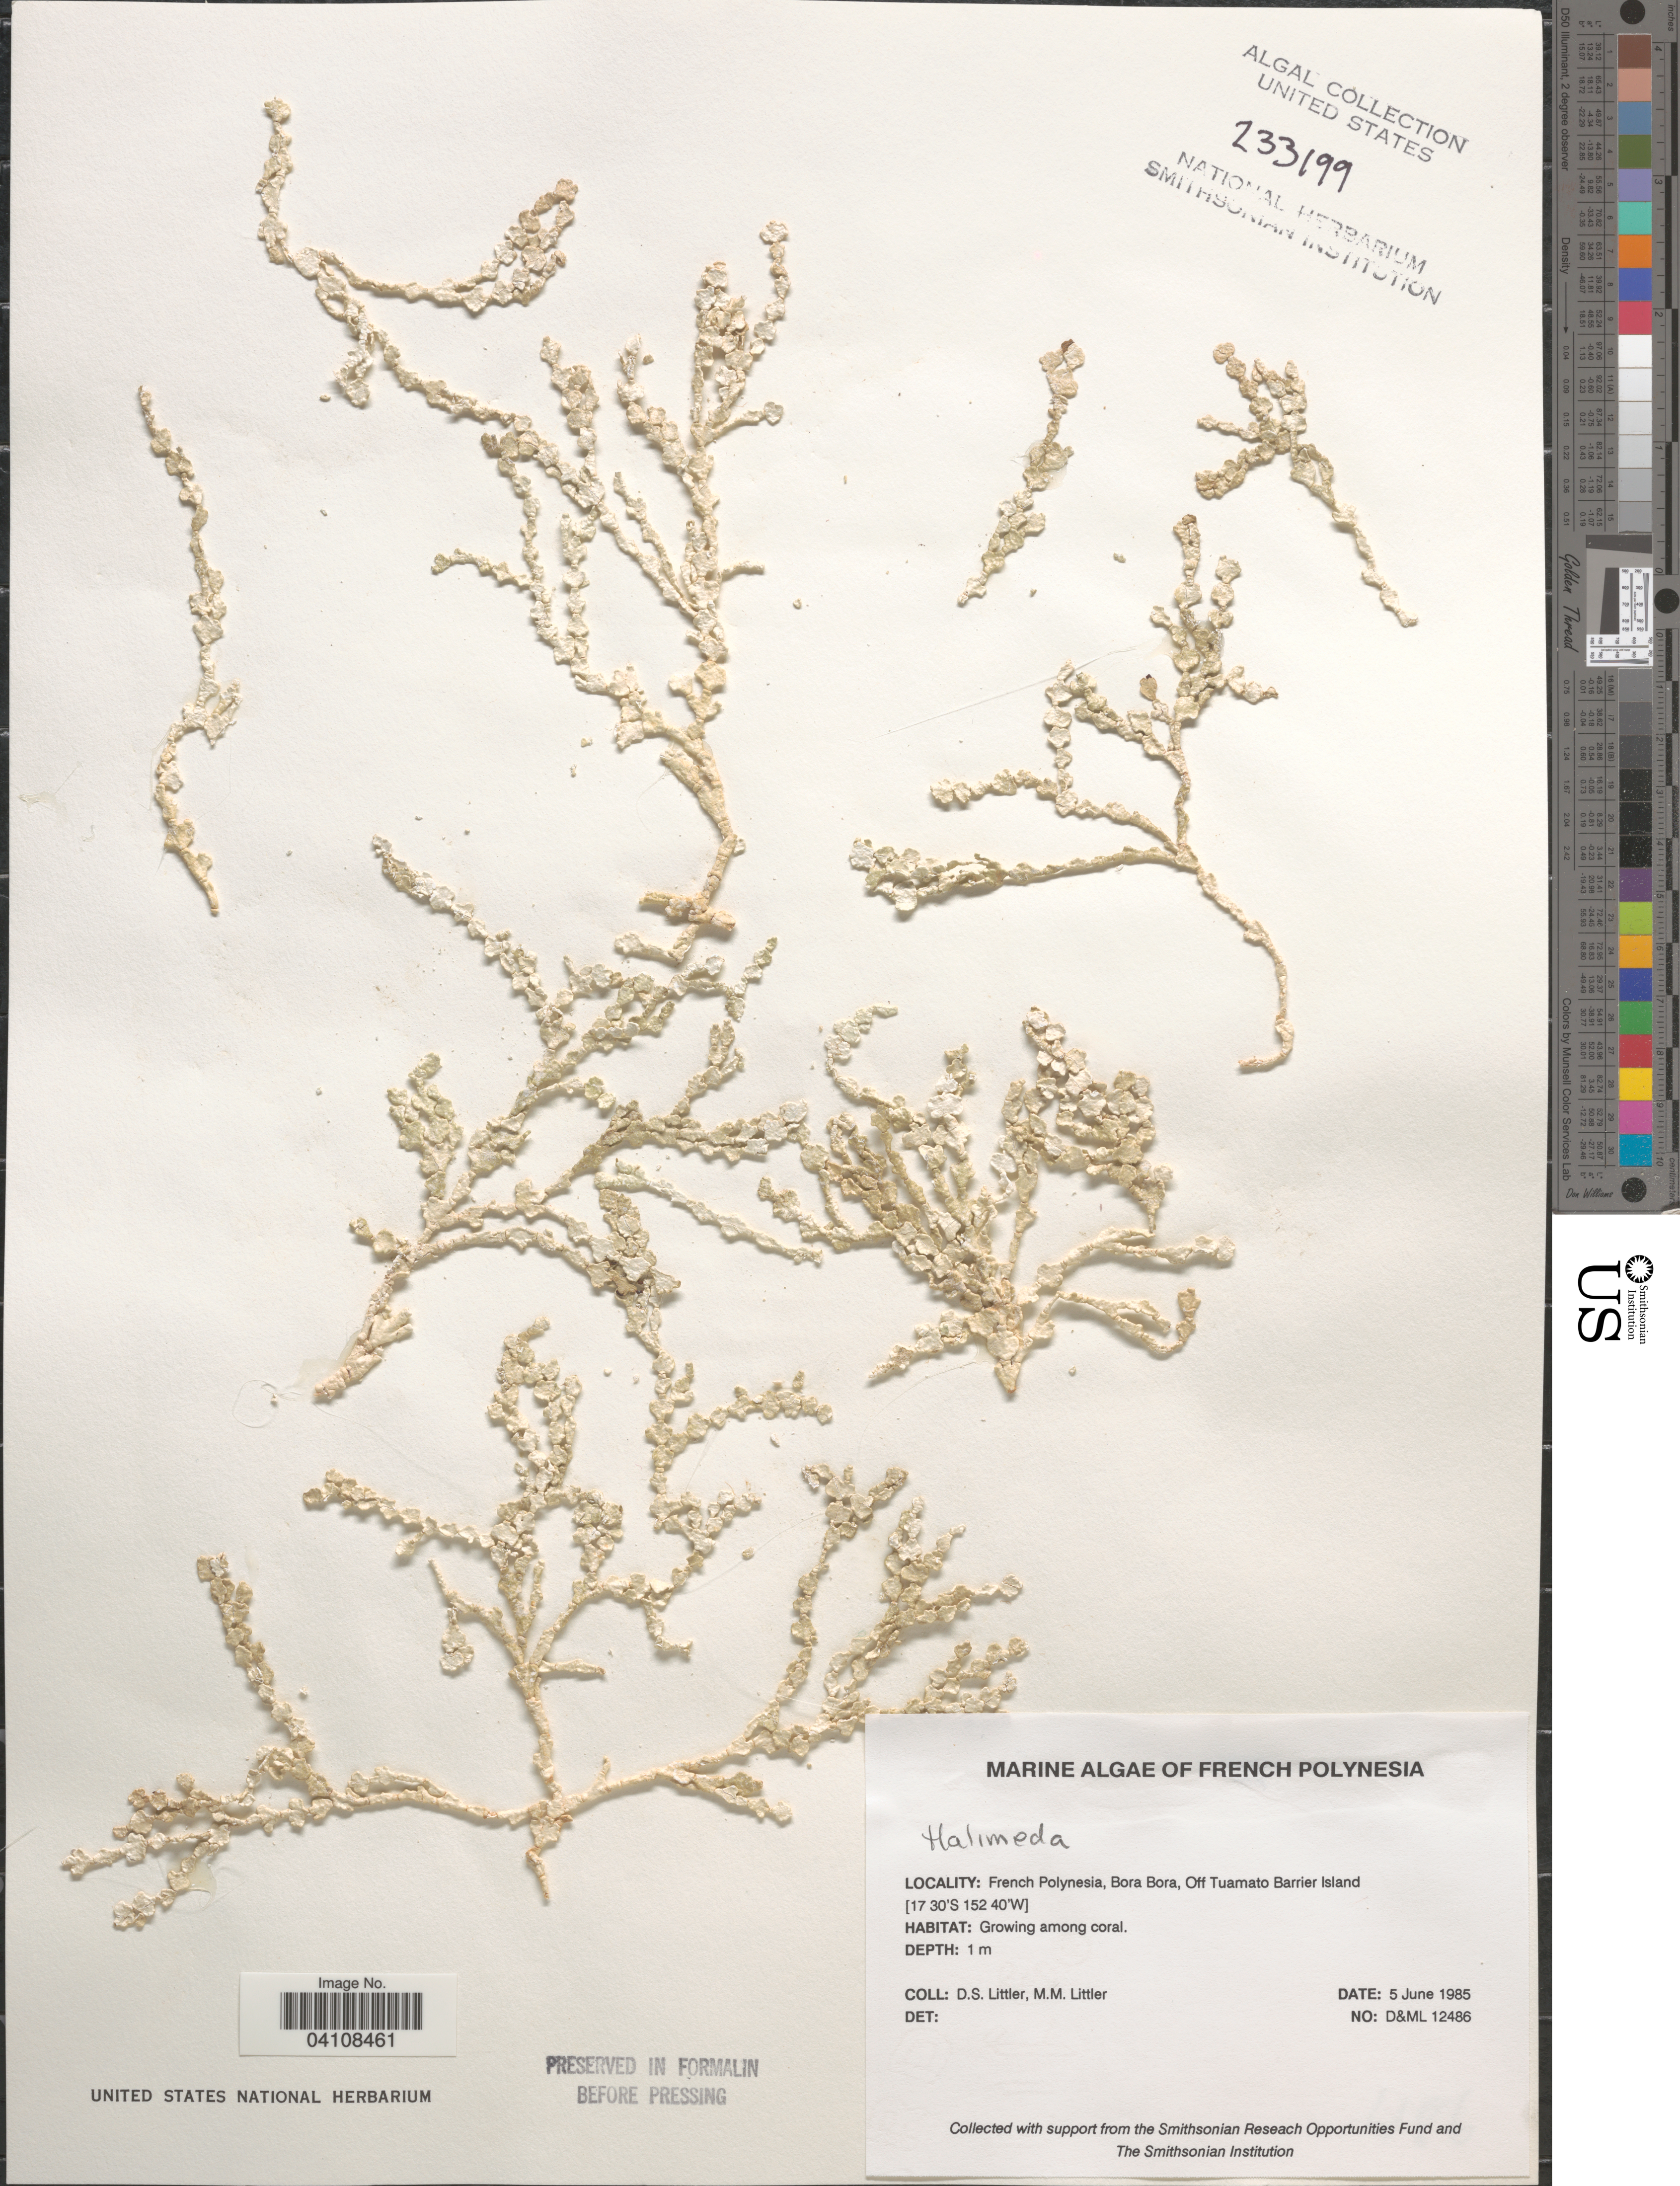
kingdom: Plantae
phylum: Chlorophyta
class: Ulvophyceae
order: Bryopsidales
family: Halimedaceae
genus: Halimeda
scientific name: Halimeda sp.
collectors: D. S. Littler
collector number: D&ML12486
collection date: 1985-06-05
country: French Polynesia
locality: Bora Bora, Off Tuamato Barrier Island.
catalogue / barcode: US 233199